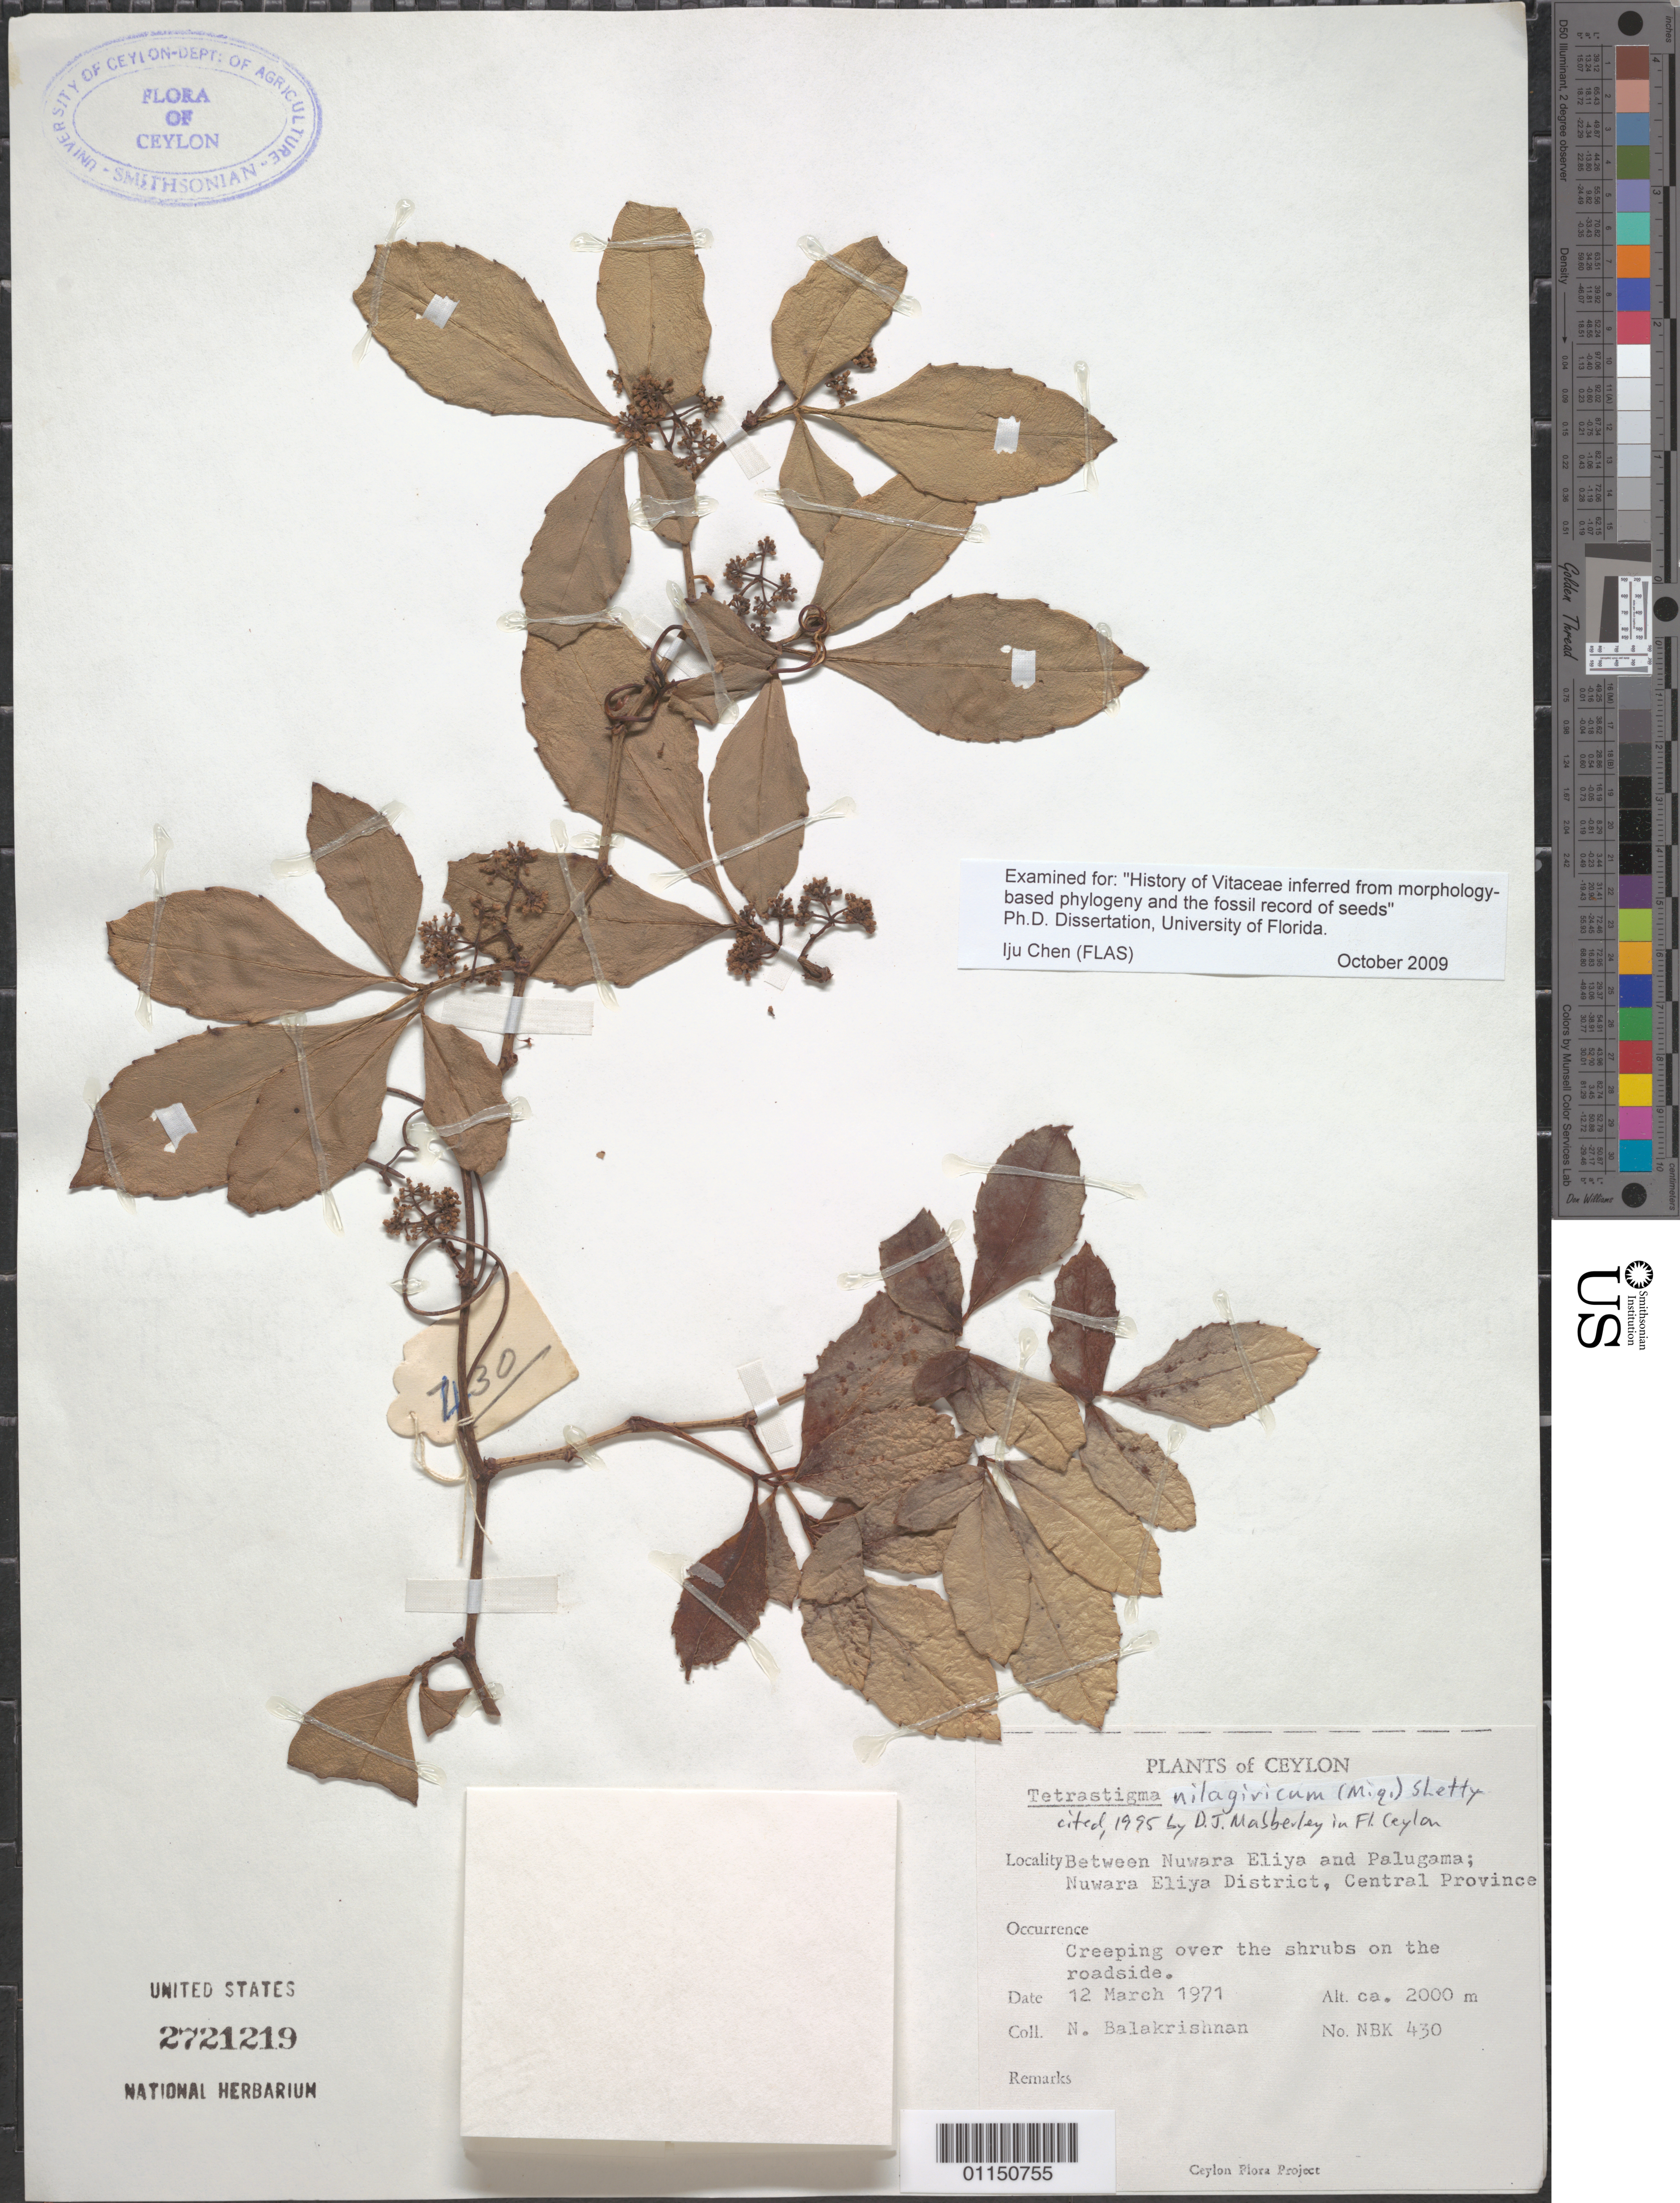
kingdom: Plantae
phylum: Tracheophyta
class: Magnoliopsida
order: Vitales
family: Vitaceae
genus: Tetrastigma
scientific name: Tetrastigma nilagiricum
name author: (Mig.) B.V. Shetty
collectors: N. P. Balakrishnan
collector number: NBK 430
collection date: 1971-03-12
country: Sri Lanka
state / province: Central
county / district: Nuwara Eliya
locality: Between Nuwara Eliya and Palugama.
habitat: Creeping over the shrubs on the roadside.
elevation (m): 2000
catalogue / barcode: US 2721219